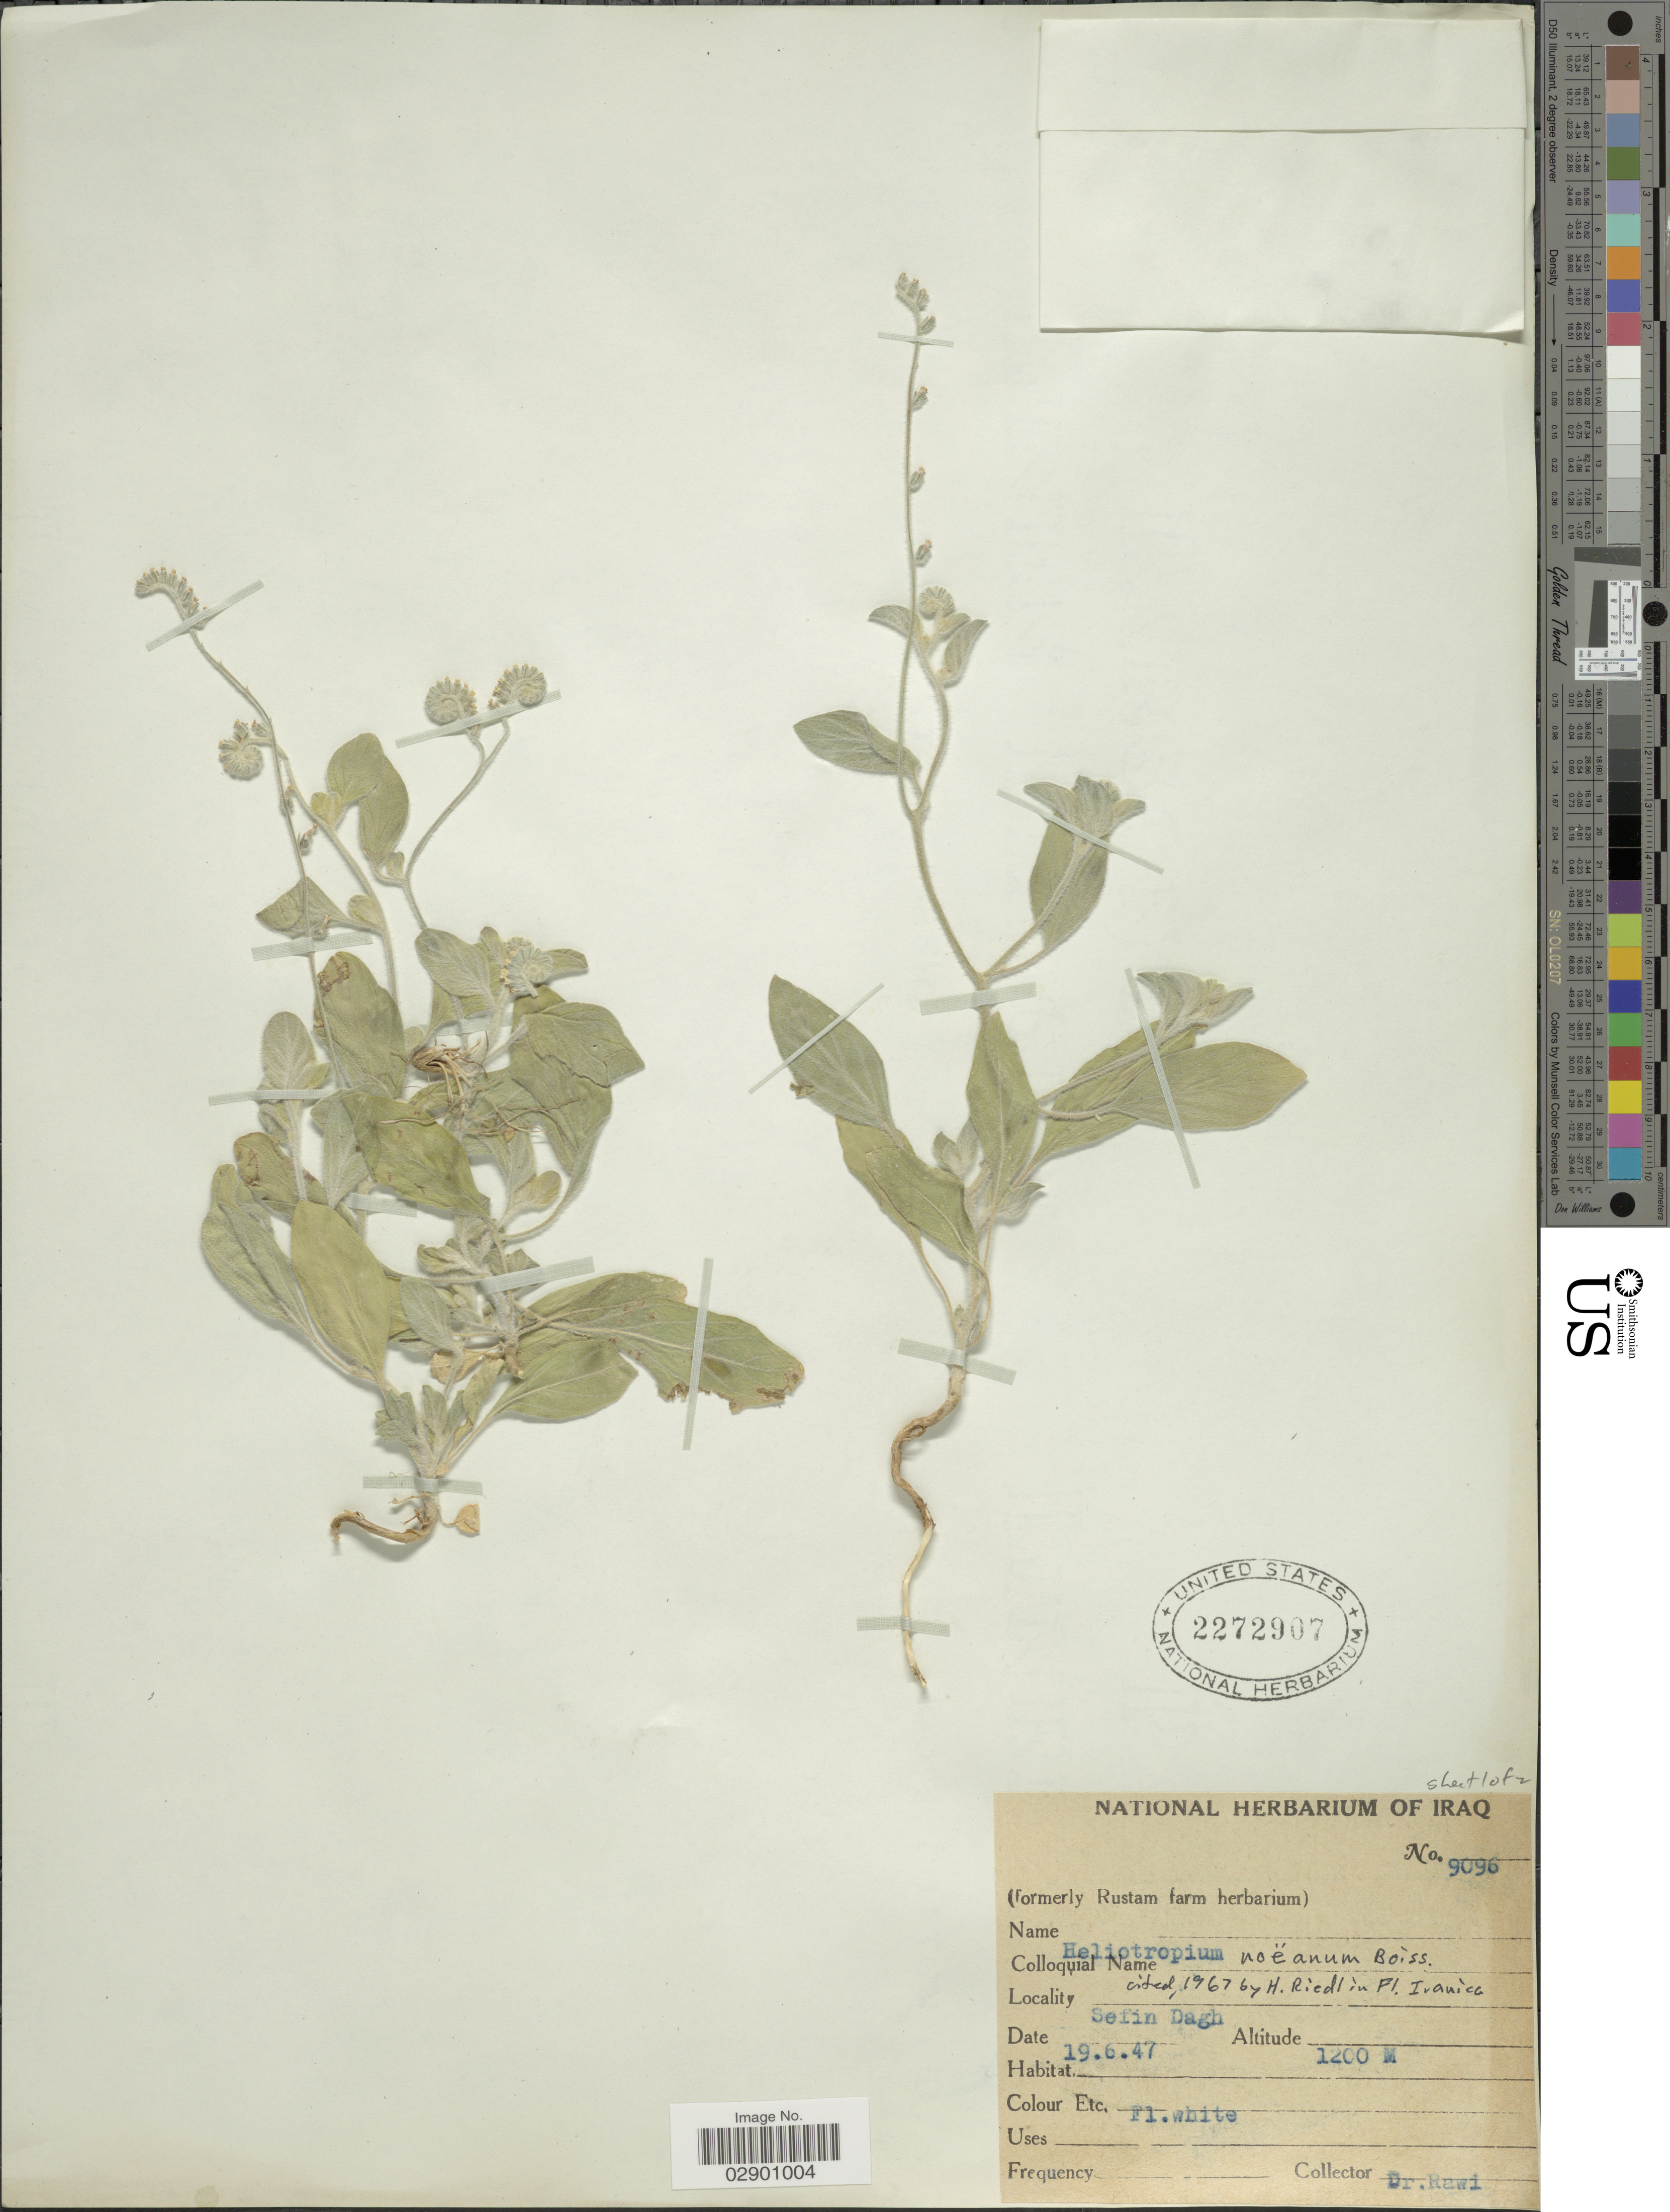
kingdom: Plantae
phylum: Tracheophyta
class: Magnoliopsida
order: Boraginales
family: Heliotropiaceae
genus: Heliotropium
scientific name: Heliotropium noeanum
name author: Boiss.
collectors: -. Rawi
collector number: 9096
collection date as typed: Transcribed d/m/y: 19/6/47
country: Iraq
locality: Sefin Dagh.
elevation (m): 1200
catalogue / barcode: US 2272907